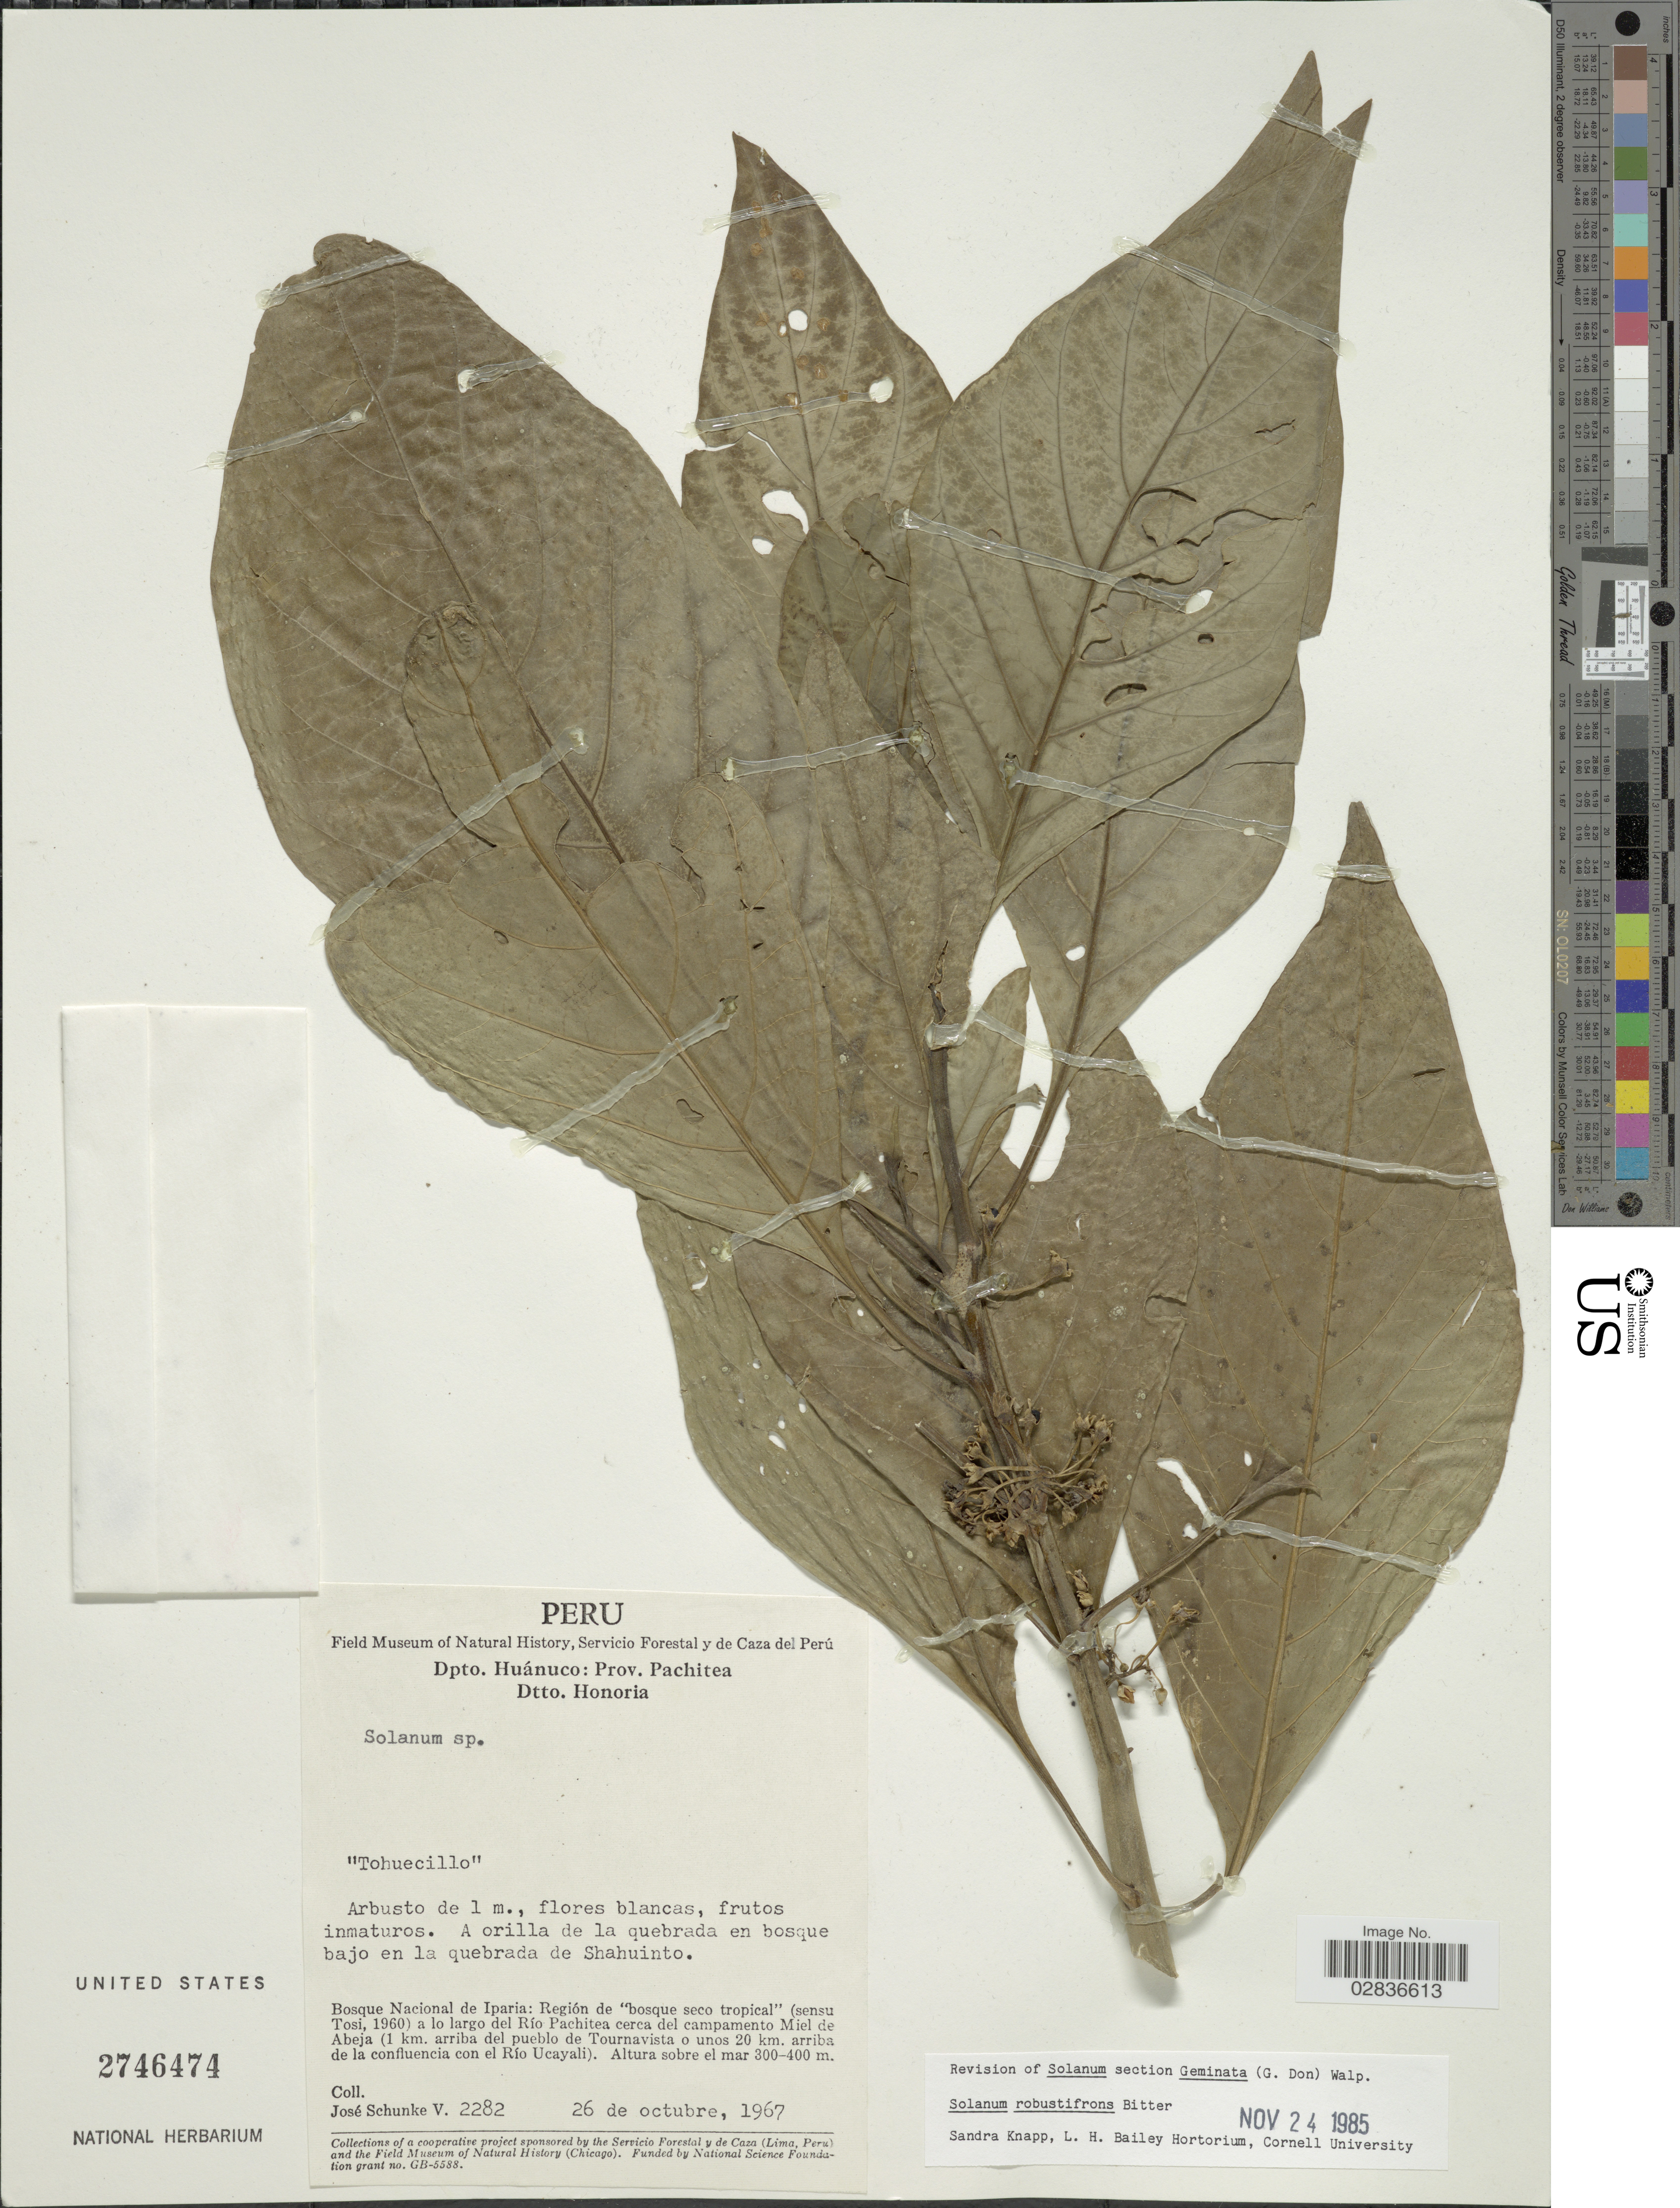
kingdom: Plantae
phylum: Tracheophyta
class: Magnoliopsida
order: Solanales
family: Solanaceae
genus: Solanum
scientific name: Solanum robustifrons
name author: Bitter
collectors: J. Schunke Vigo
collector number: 2282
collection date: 1967-10-26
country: Peru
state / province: Huánuco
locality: Dpto. Huánuco: Prov. Pachitea. Dtto. Honoria. A orilla de la quebrada en bosque bajo en la quebrada de Shahuinto. Bosque Nacional de Iparia: Región de "bosque seco tropical" (sensu Tosi, 1960) a lo largo del Río Pachitea cerca del campamento Miel de Abeja (1 km. arriba del pueblo de Tournavista o unos 20 km. arriba de la confluencia con el Río Ucayali).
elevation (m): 300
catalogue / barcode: US 2746474